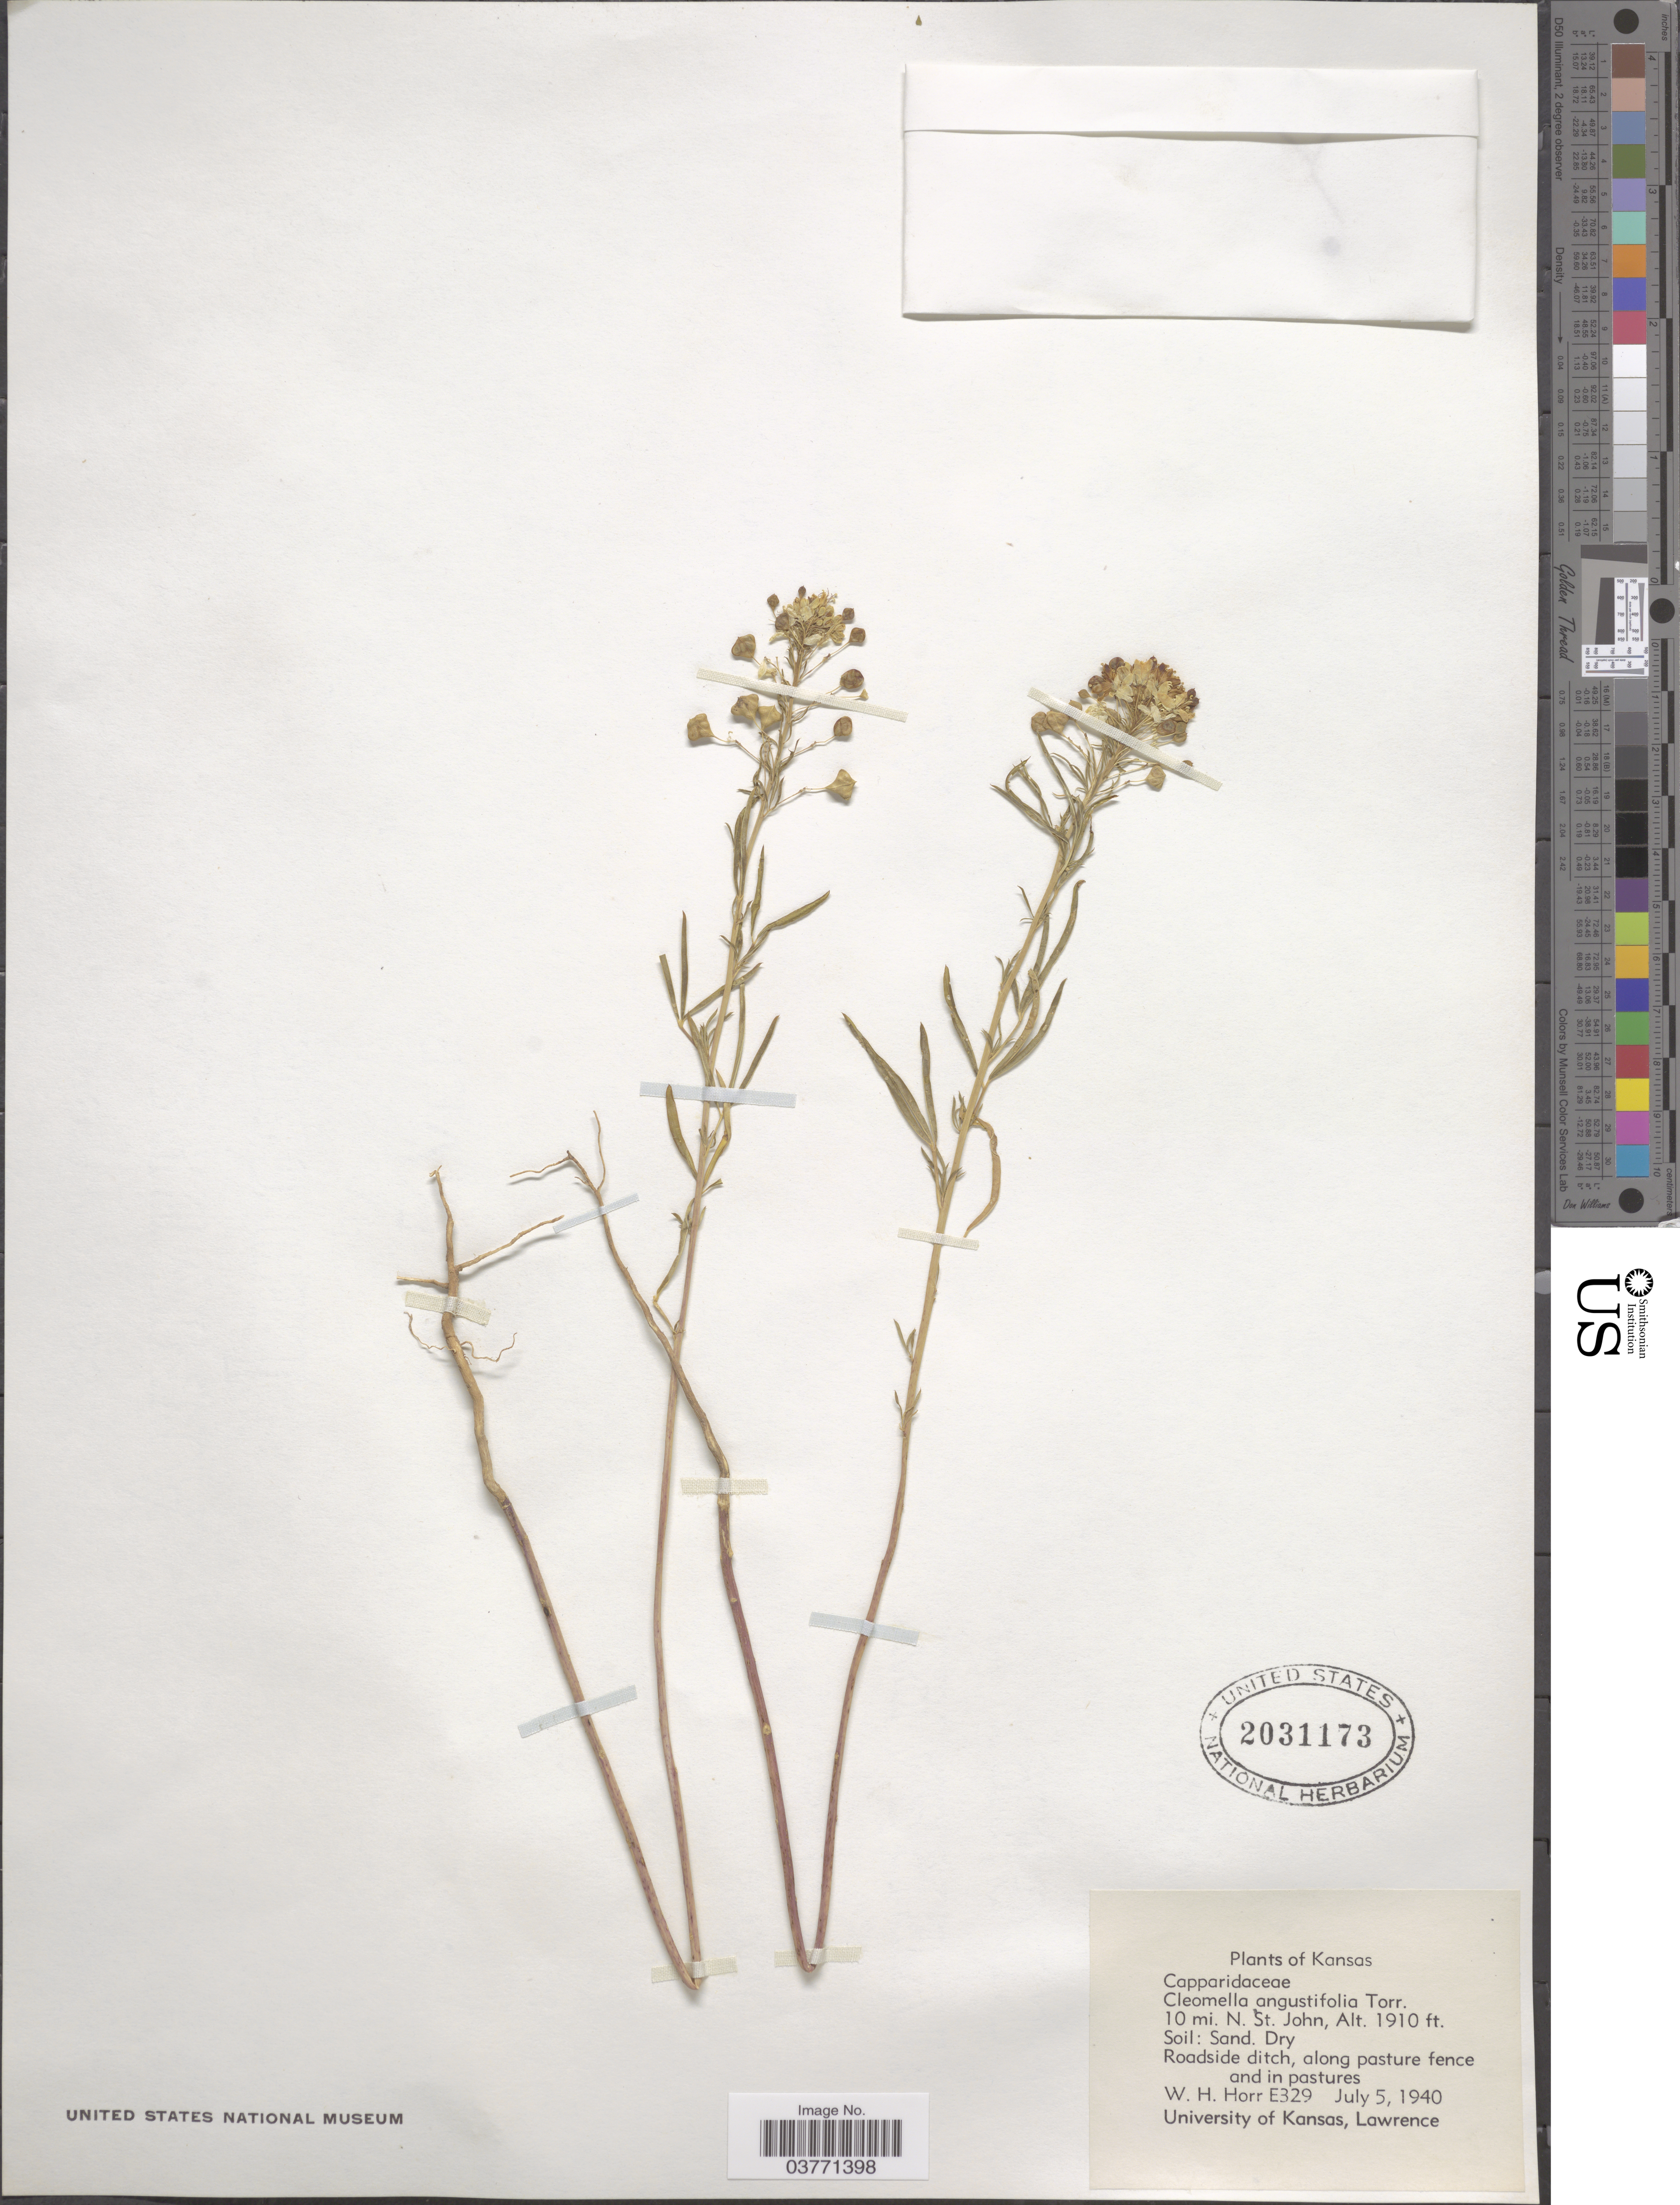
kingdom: Plantae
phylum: Tracheophyta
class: Magnoliopsida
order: Brassicales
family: Cleomaceae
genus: Cleomella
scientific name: Cleomella angustifolia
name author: Torr.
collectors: W. H. Horr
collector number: E329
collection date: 1940-07-05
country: United States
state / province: Kansas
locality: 10 mi. N. St. John. Lawrence.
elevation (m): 582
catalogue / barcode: US 2031173